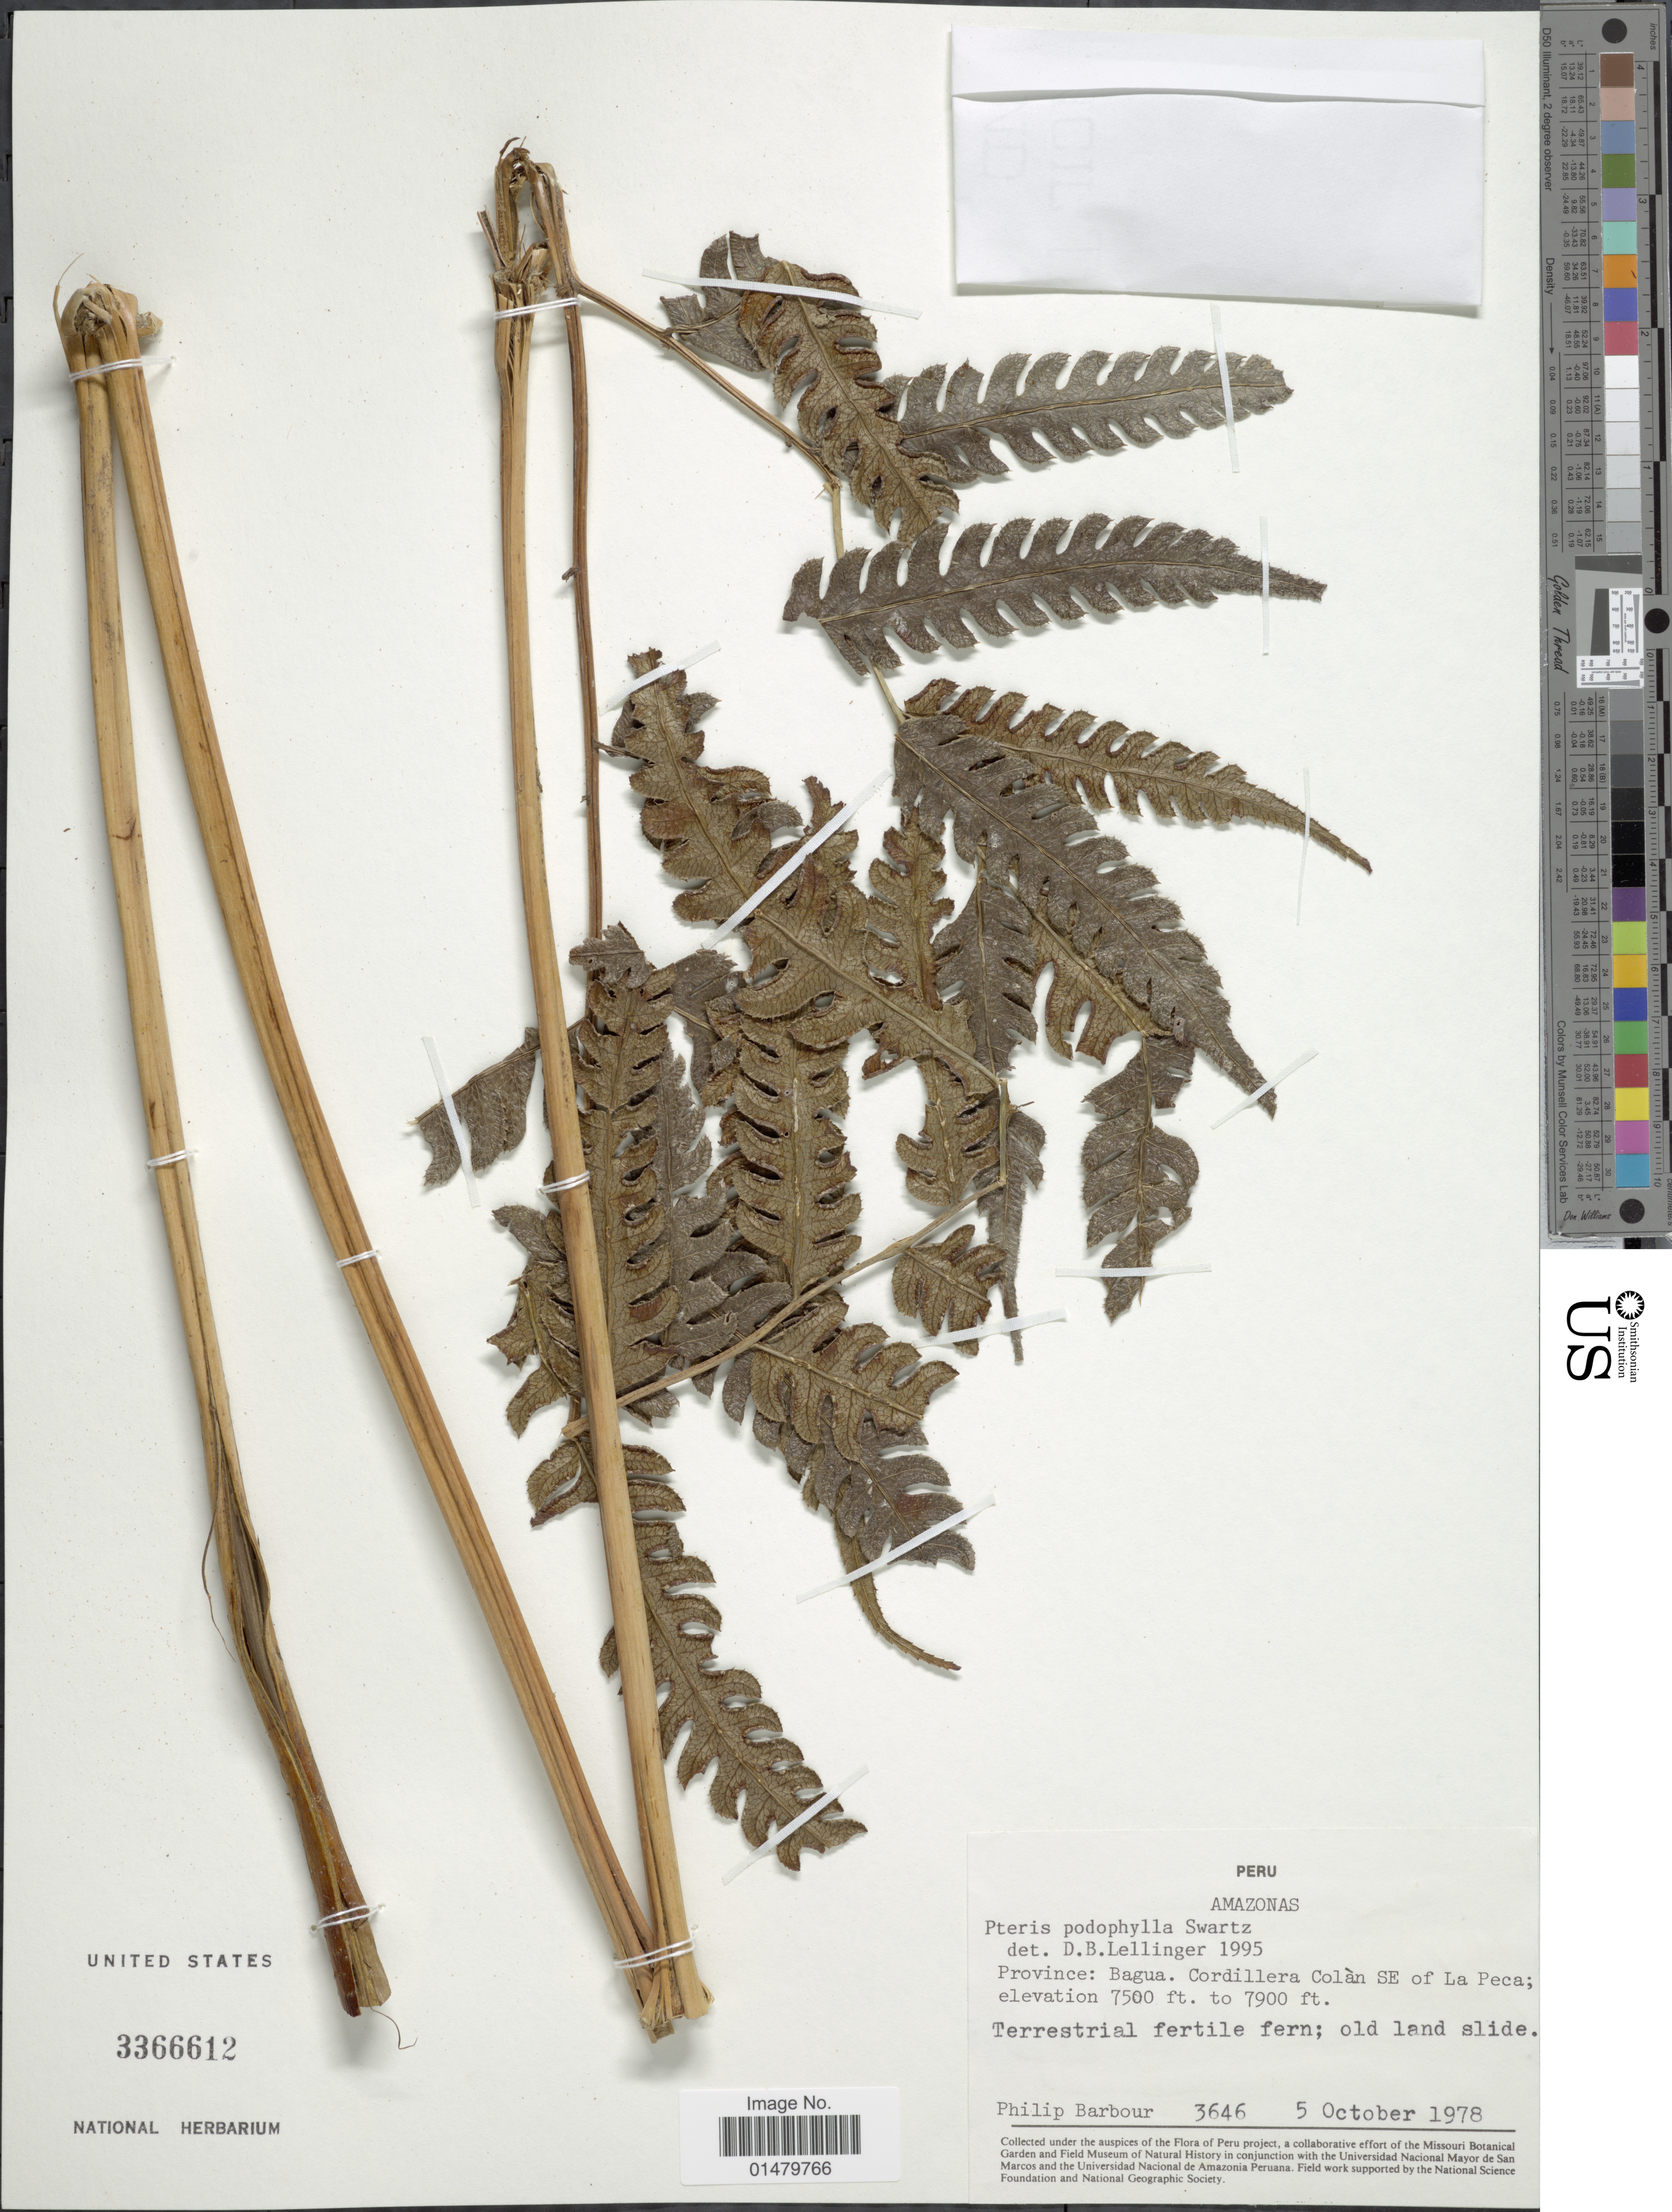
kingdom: Plantae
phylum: Tracheophyta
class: Polypodiopsida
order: Polypodiales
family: Pteridaceae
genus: Pteris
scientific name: Pteris podophylla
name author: Sw.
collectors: P. Barbour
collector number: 3646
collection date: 1978-10-05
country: Peru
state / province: Amazonas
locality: Province: Bagua. Cordillera Colan SE of La Peca.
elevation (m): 2286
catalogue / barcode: US 3366612